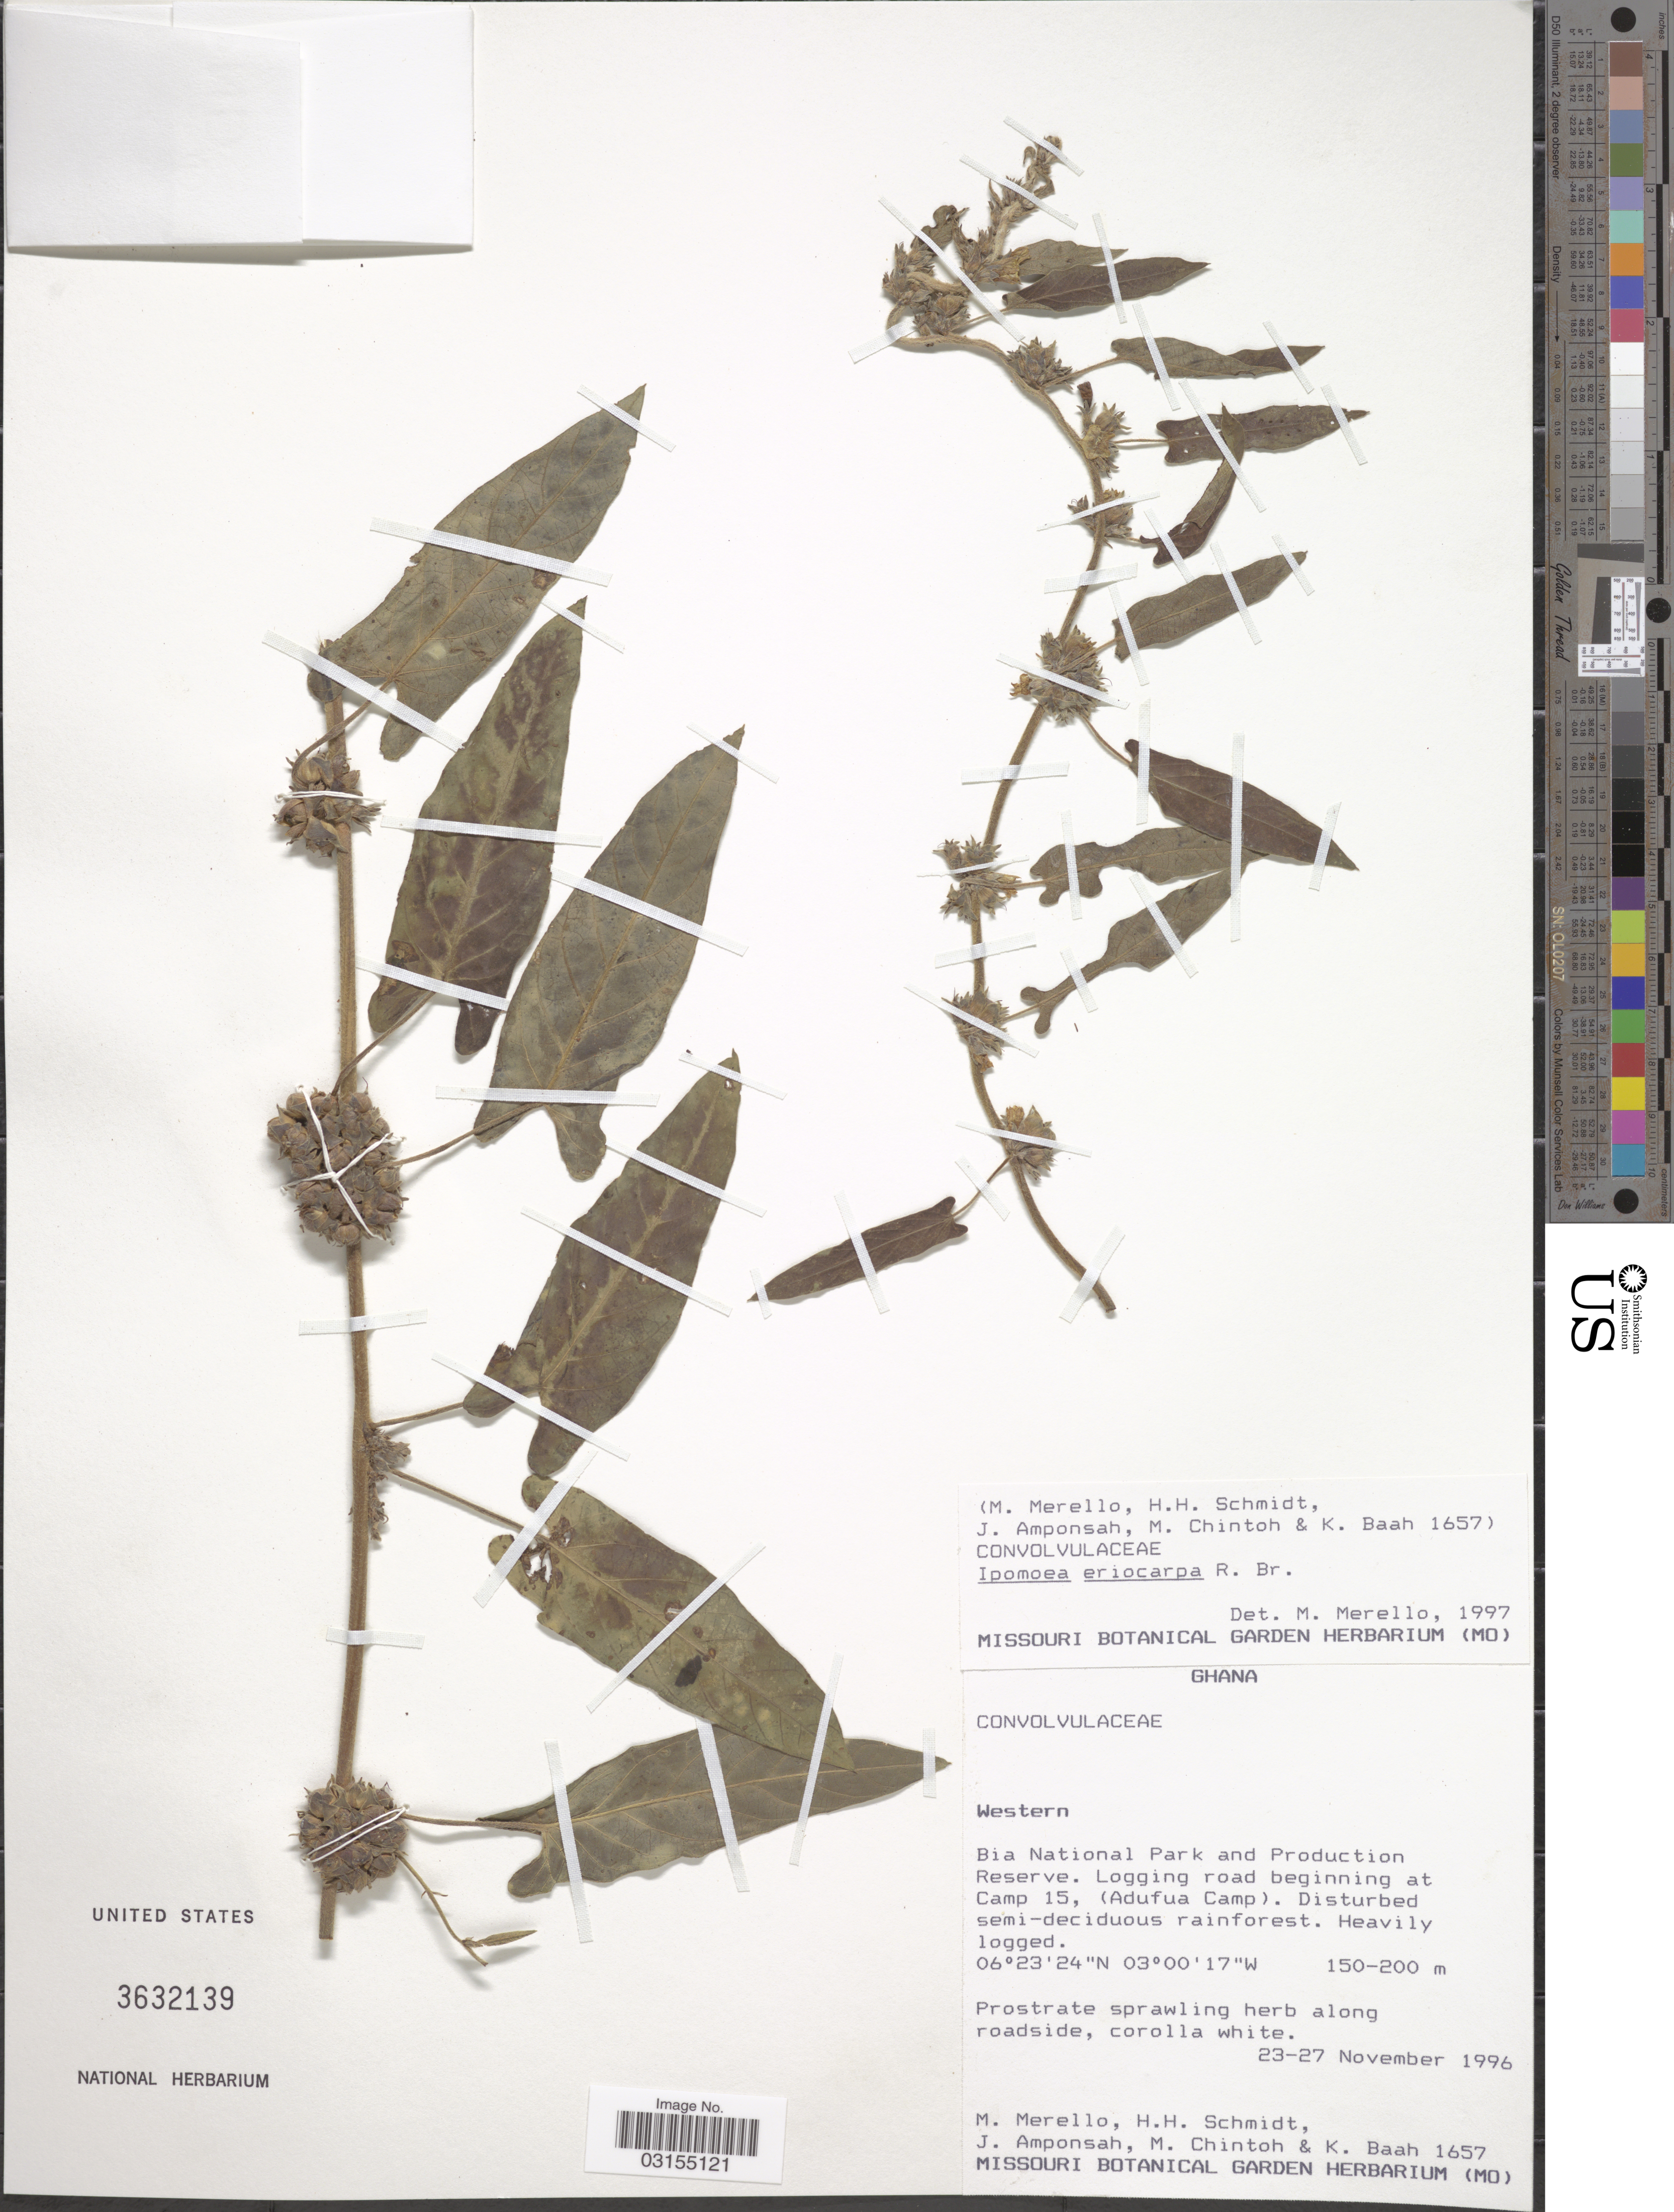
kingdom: Plantae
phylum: Tracheophyta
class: Magnoliopsida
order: Solanales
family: Convolvulaceae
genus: Ipomoea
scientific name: Ipomoea eriocarpa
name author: R. Br.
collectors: M. Merello, H. H. Schmidt, J. Amponsah, M. Chintoh & K. Baah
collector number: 1657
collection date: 1996-11-23/1996-11-27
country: Ghana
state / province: Western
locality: Bia National Park and Production Reserve. Logging road beginning at Camp 15, (Adufua Camp).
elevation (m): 150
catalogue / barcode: US 3632139